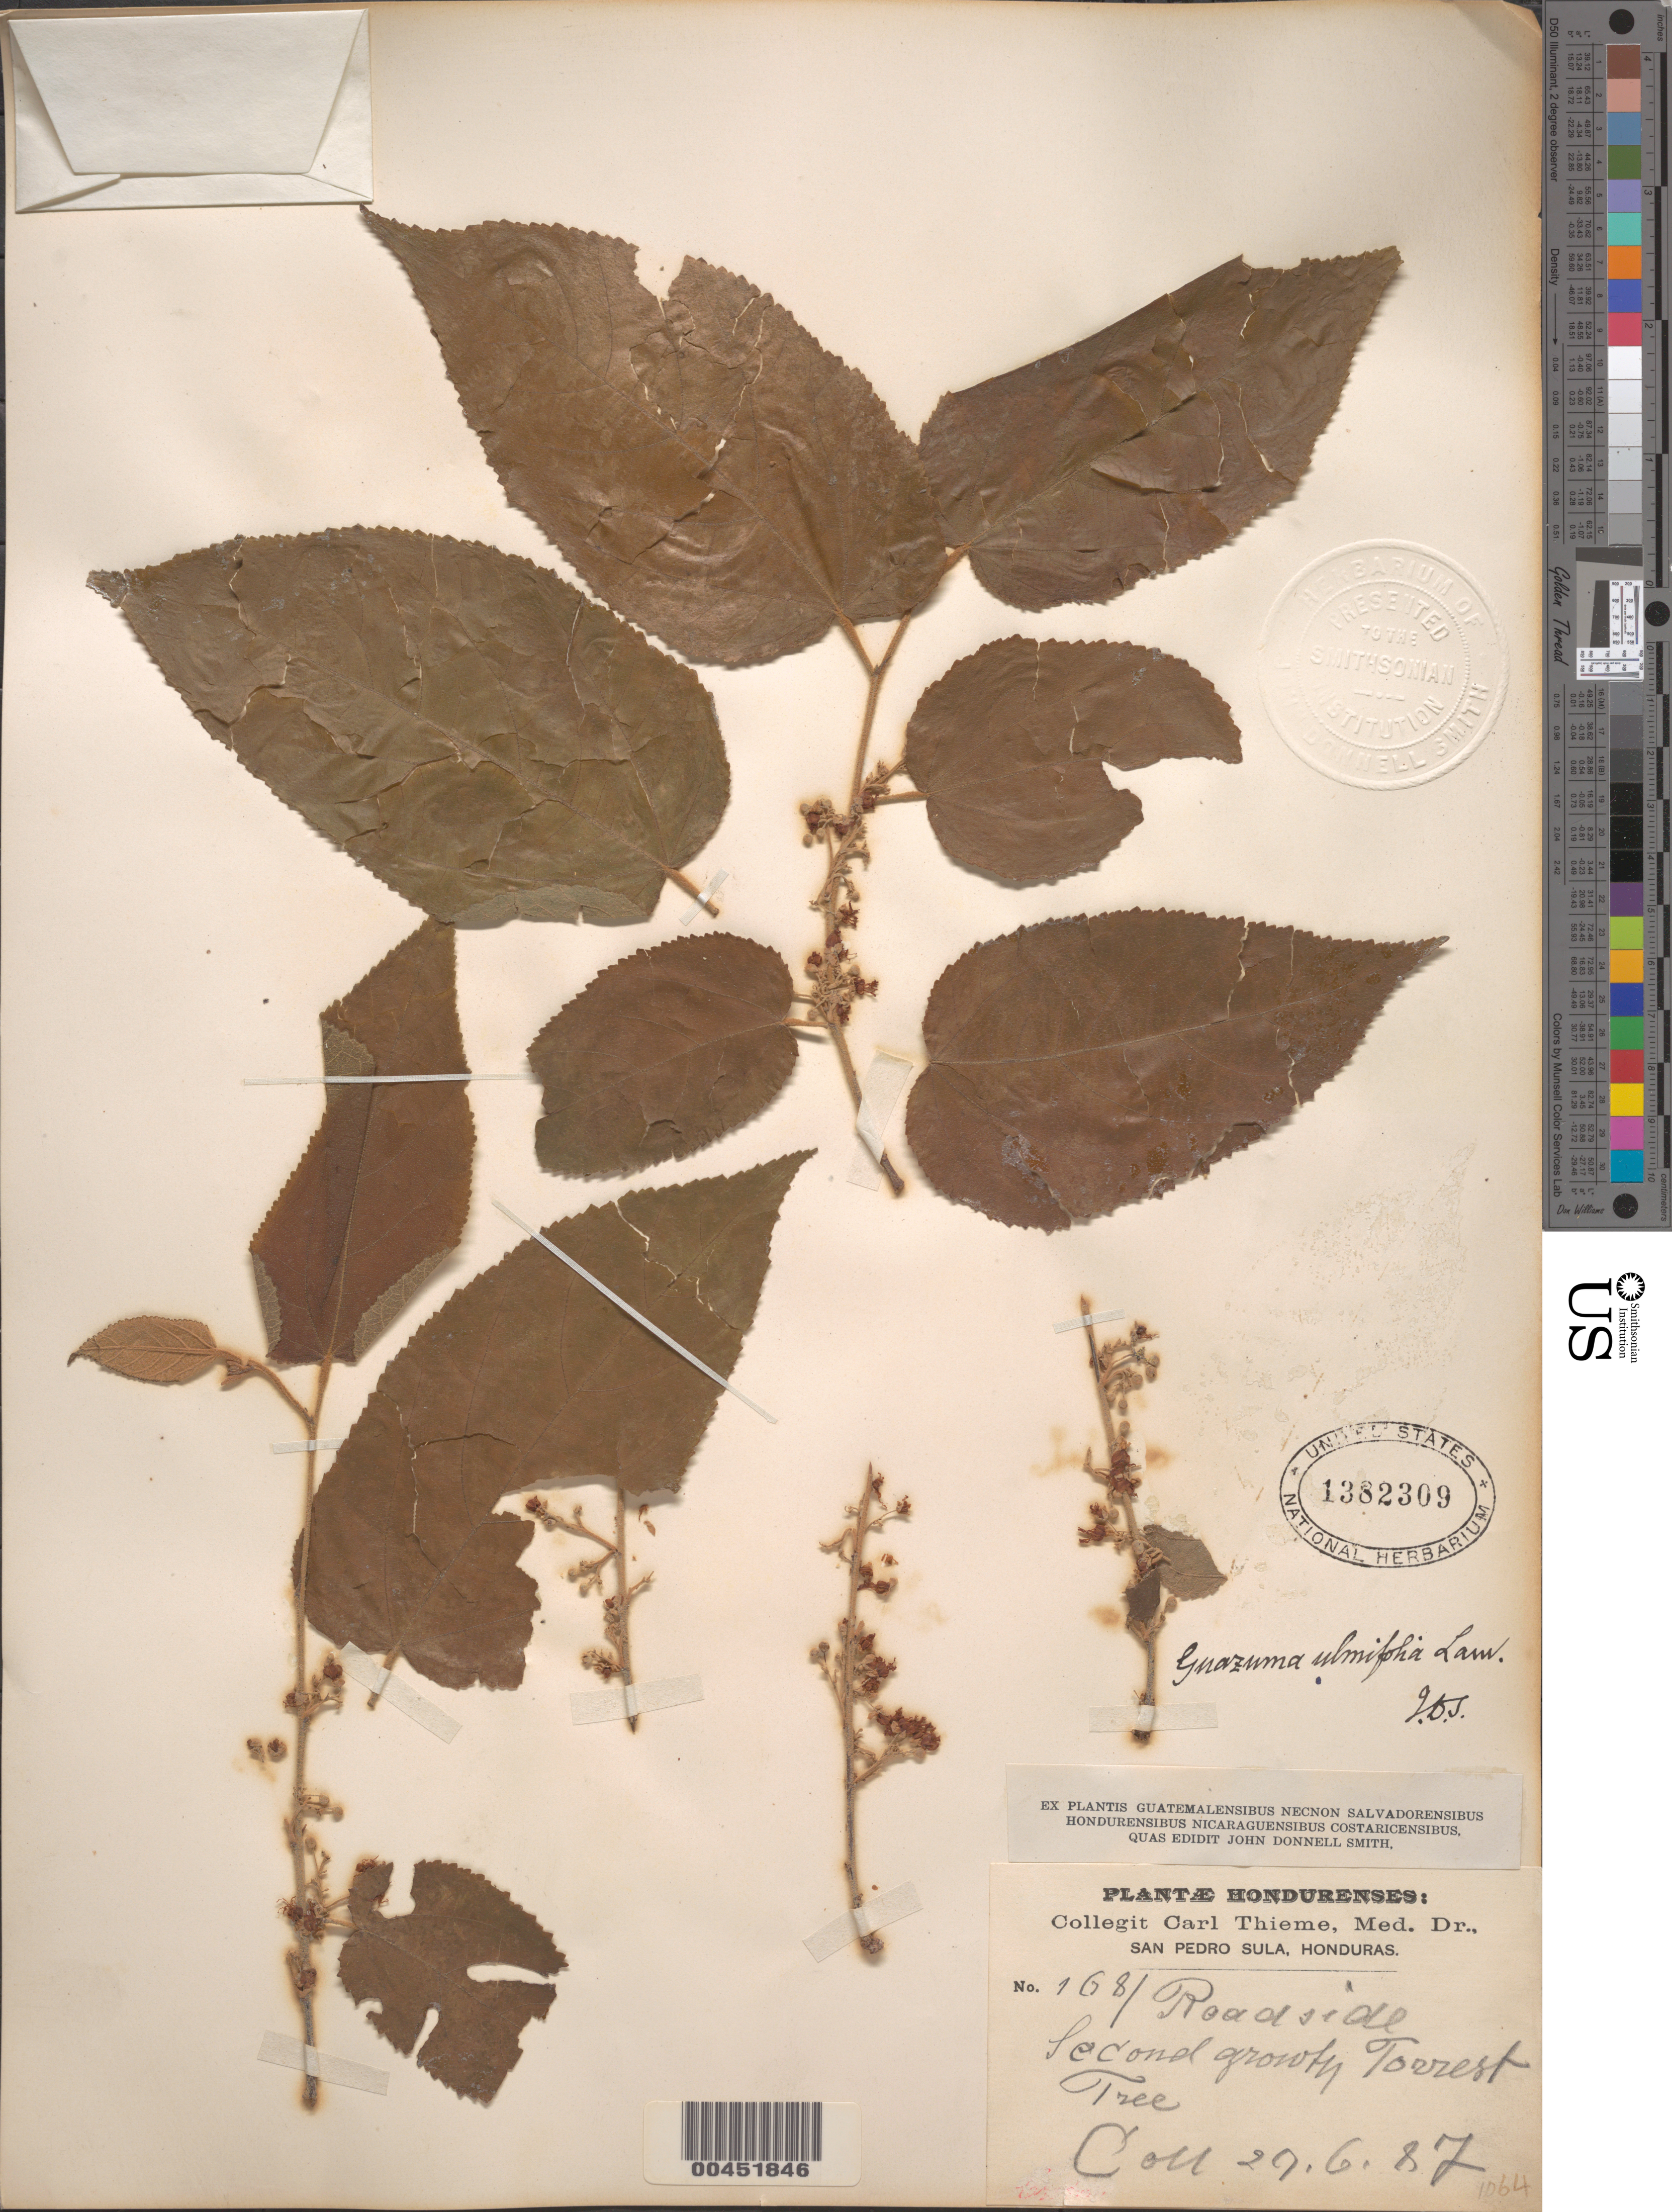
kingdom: Plantae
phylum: Tracheophyta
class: Magnoliopsida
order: Malvales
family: Malvaceae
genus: Guazuma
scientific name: Guazuma ulmifolia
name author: Lam.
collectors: C. Thieme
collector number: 1681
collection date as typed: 29 Jun 1887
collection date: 1887-06-29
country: Honduras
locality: San Pedro Sula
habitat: Second growth forest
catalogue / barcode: US 1382309